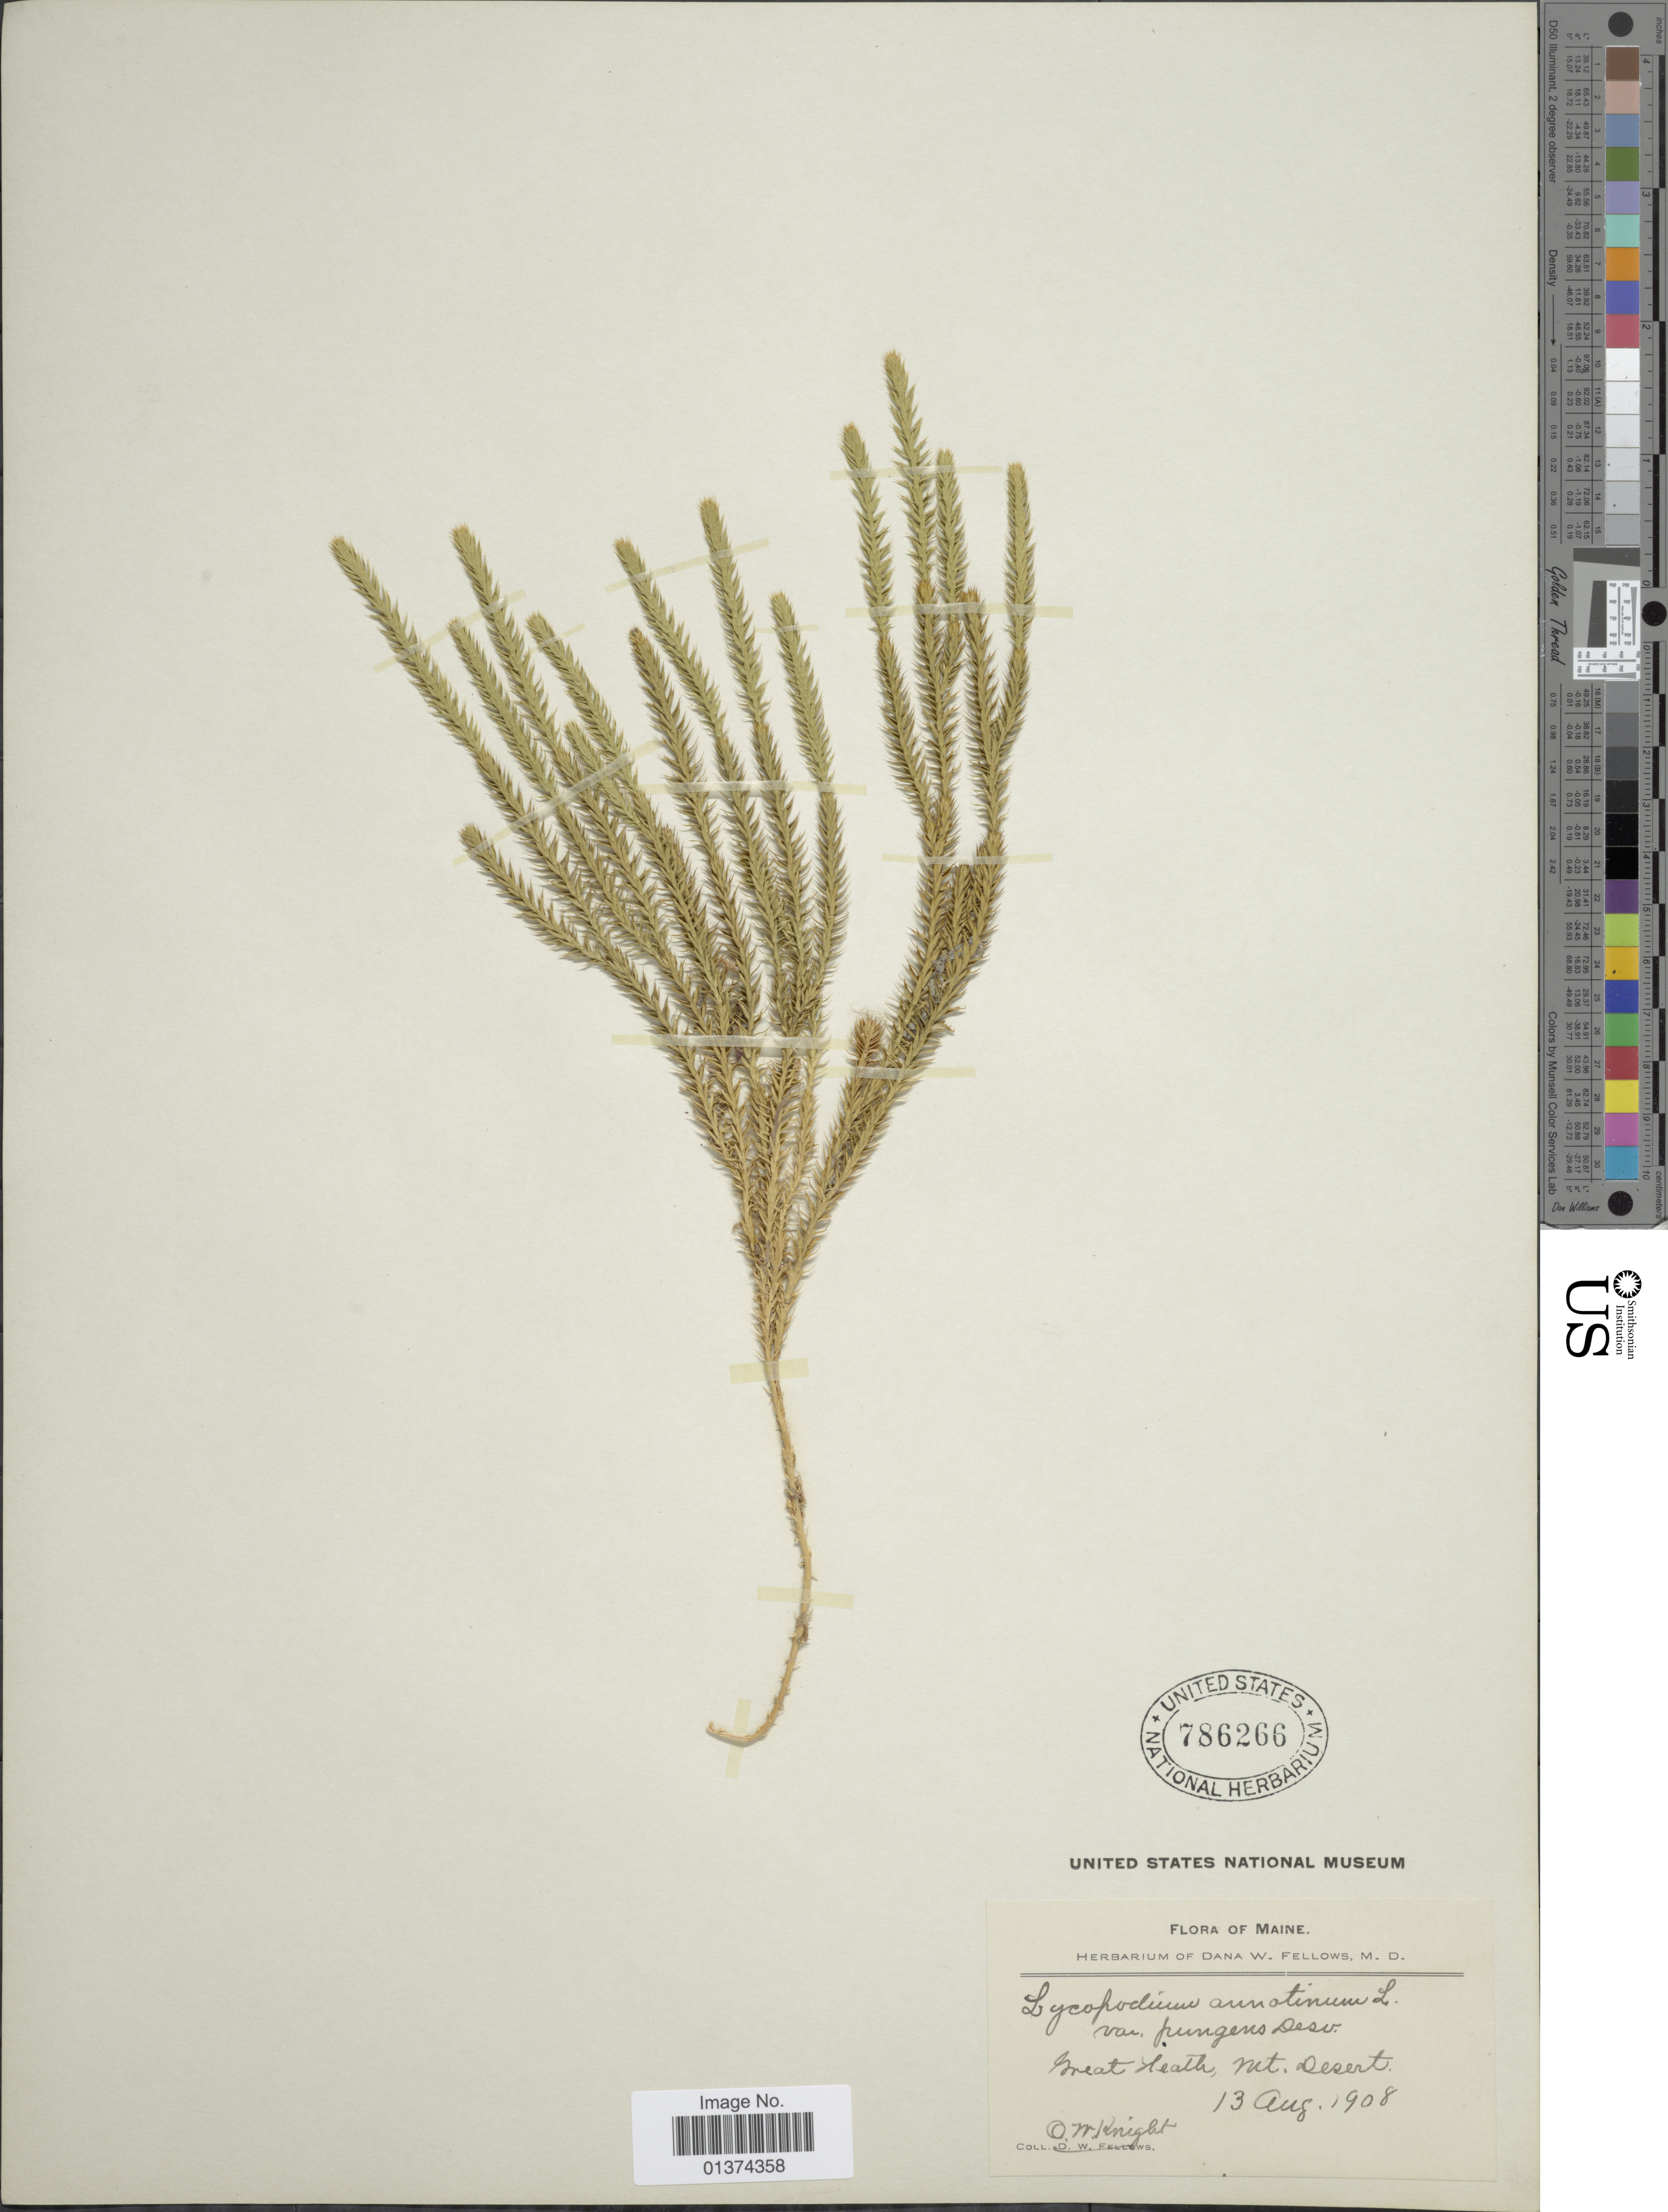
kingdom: Plantae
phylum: Tracheophyta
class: Lycopodiopsida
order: Lycopodiales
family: Lycopodiaceae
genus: Spinulum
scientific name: Spinulum annotinum subsp. annotinum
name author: (L.) A. Haines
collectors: O. Knight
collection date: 1908-08-13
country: United States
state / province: Maine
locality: Great Heath, Mt. Desert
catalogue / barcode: US 786266